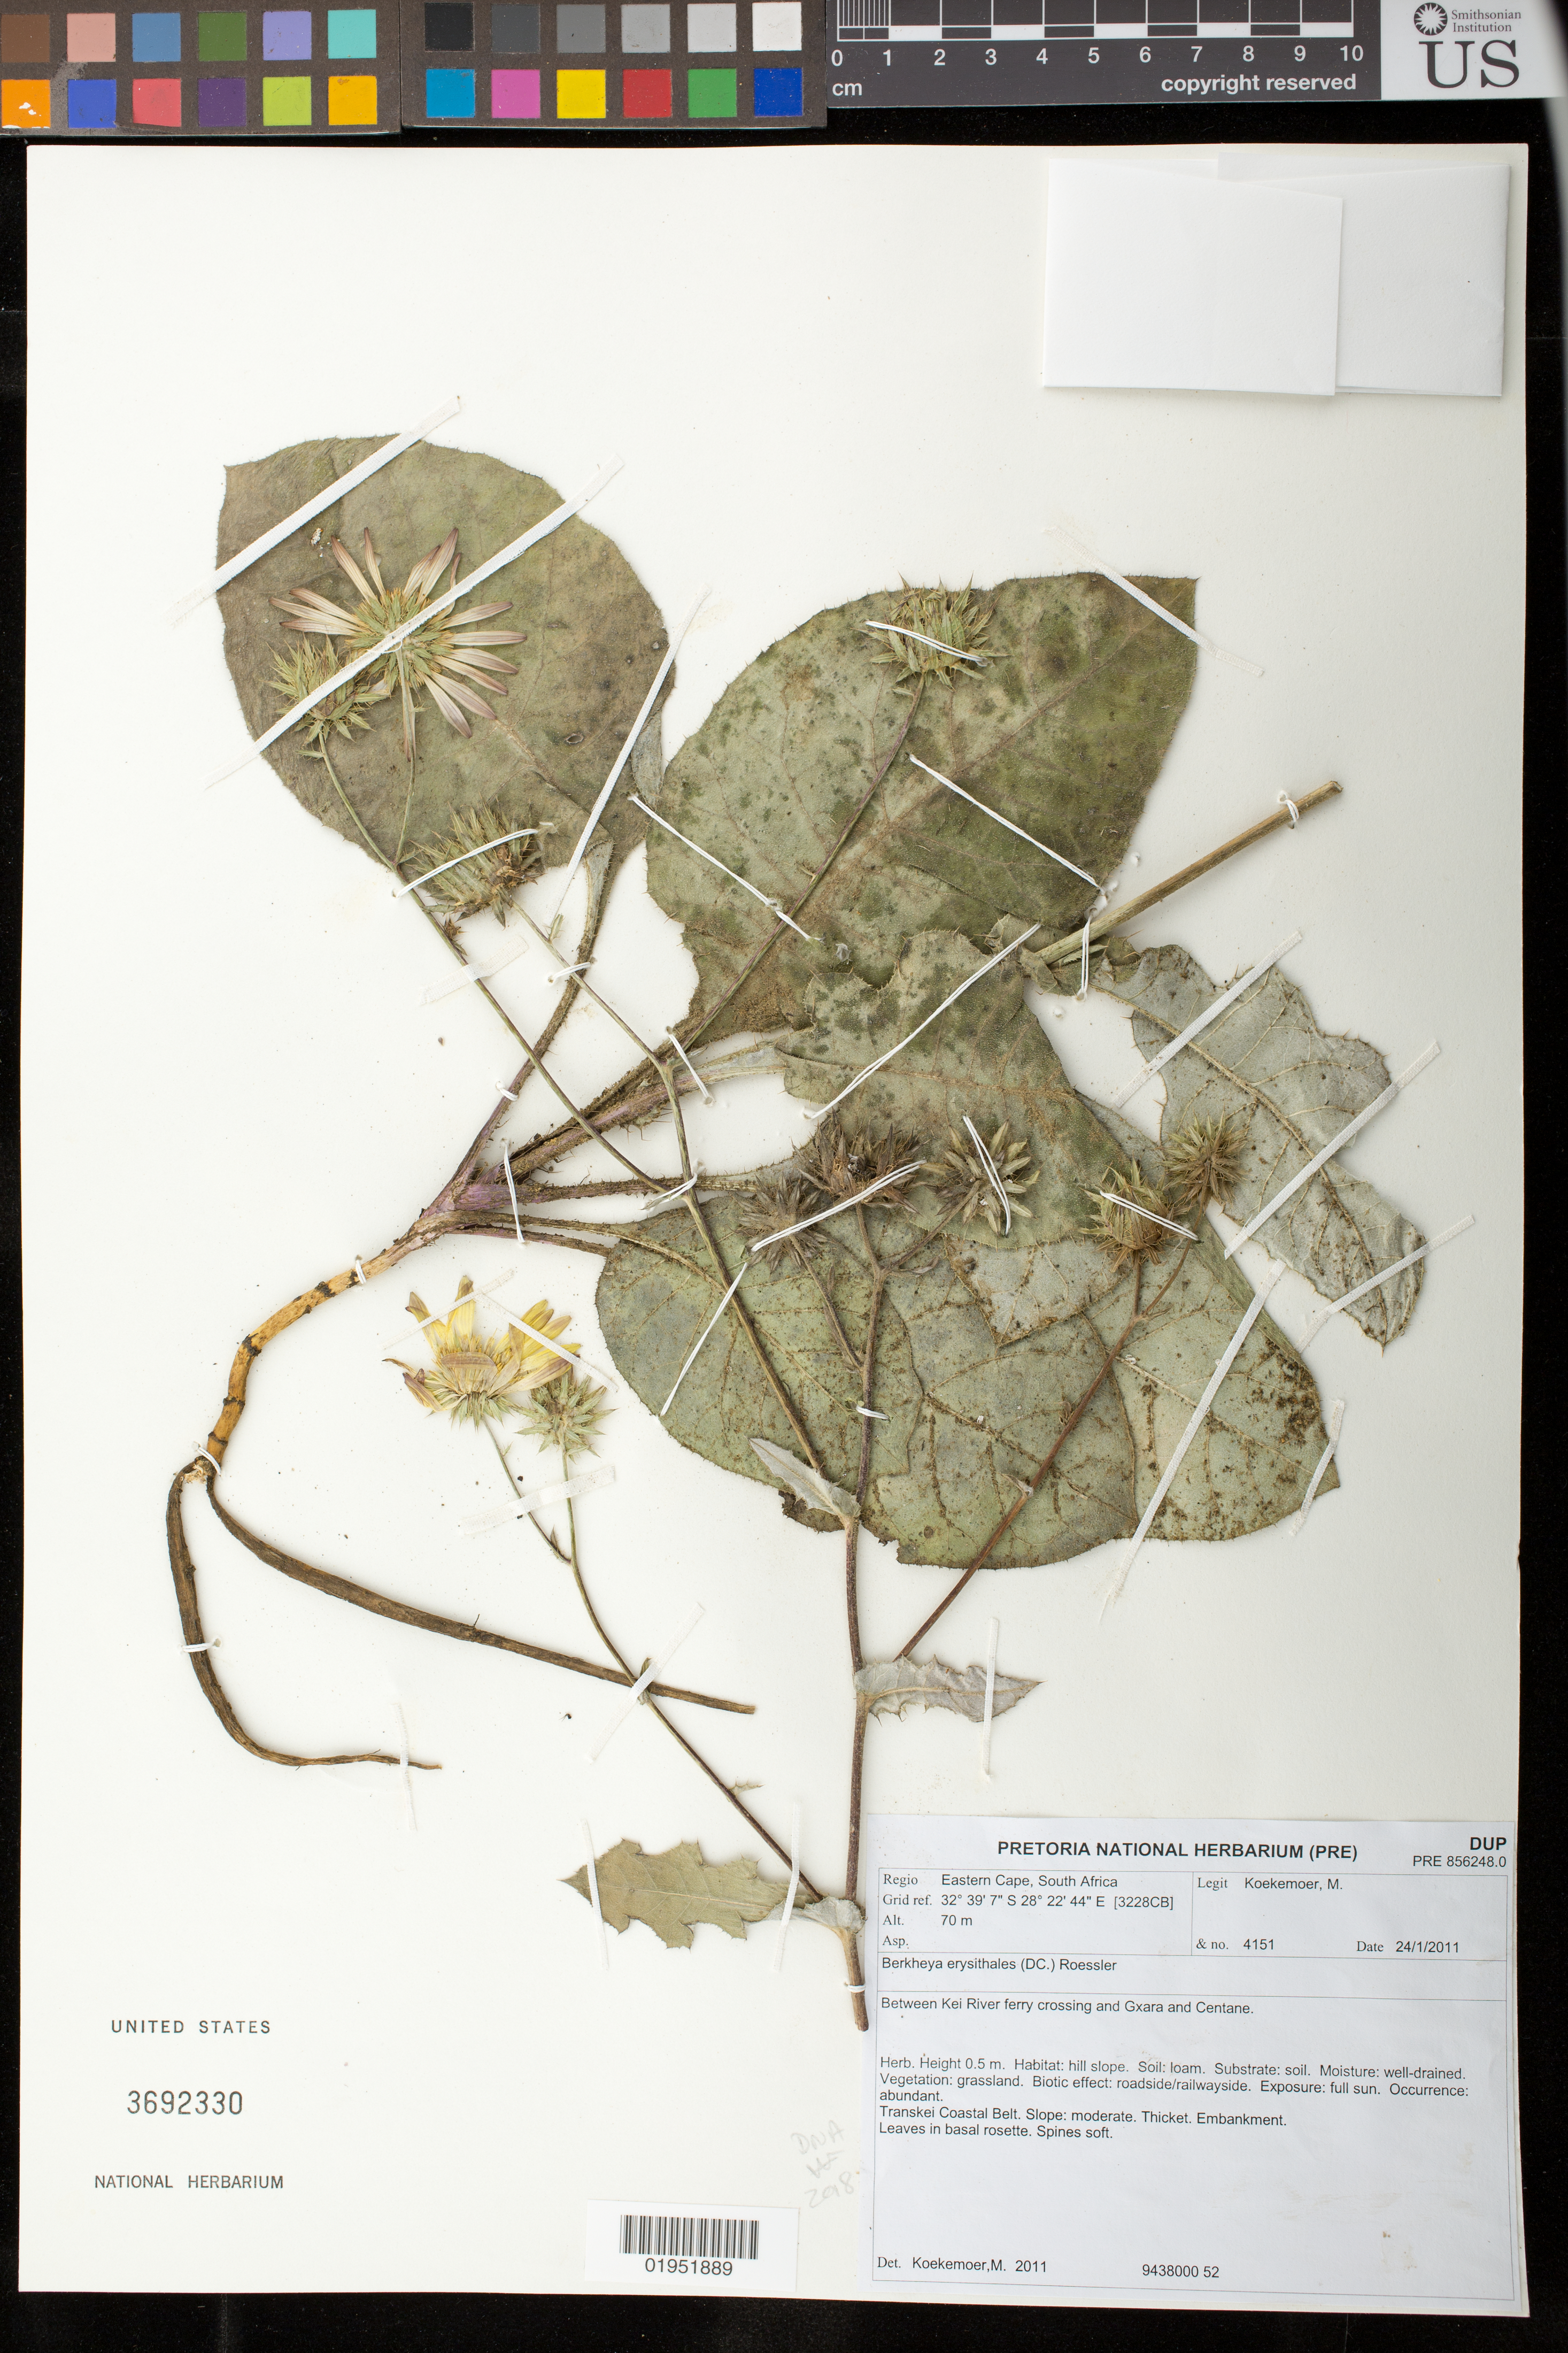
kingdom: Plantae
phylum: Tracheophyta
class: Magnoliopsida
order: Asterales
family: Asteraceae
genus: Berkheya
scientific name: Berkheya erysithales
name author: (DC.) Roessler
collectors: M. Koekemoer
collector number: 4151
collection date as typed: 24 Jan 2011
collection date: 2011-01-24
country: South Africa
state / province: Eastern Cape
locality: Between Kei River ferry crossing and Gxara and Centane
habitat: Hill slope; loam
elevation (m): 198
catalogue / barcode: US 3692330